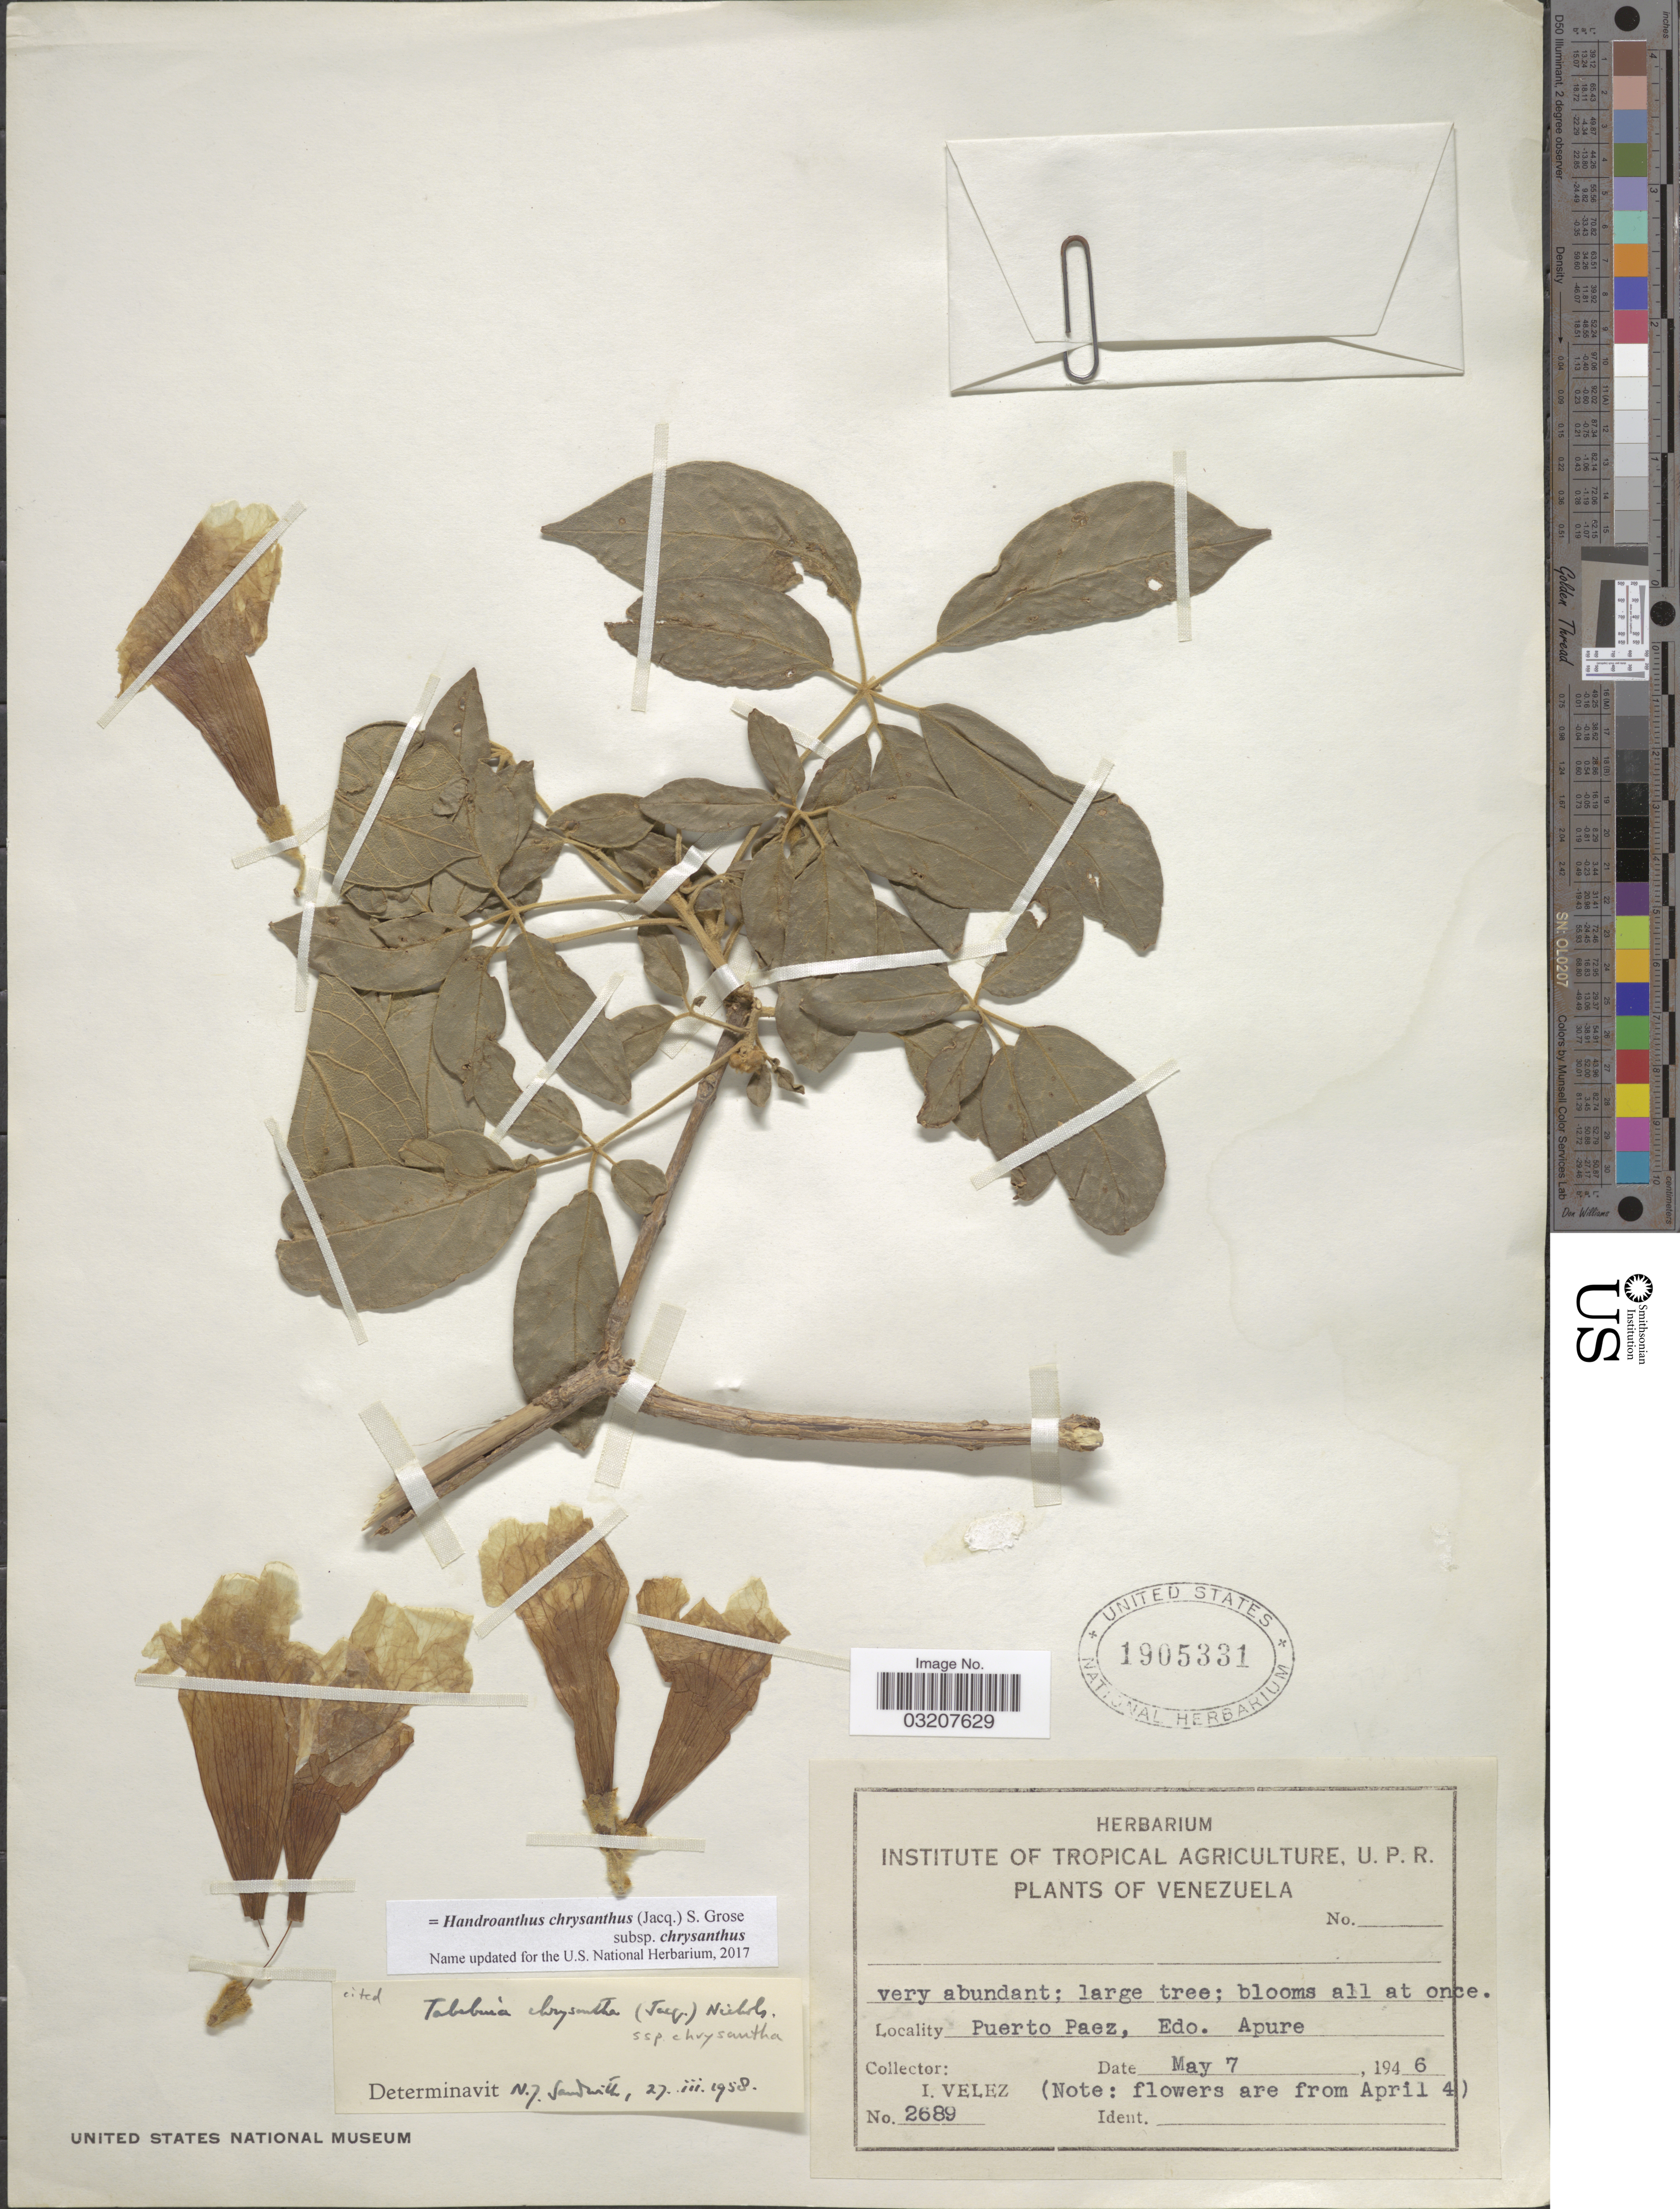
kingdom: Plantae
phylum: Tracheophyta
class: Magnoliopsida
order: Lamiales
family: Bignoniaceae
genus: Handroanthus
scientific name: Handroanthus chrysanthus subsp. chrysanthus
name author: (Jacq.) S.O. Grose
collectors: I. Velez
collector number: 2689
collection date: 1946-05-07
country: Venezuela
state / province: Apure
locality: Puerto Paez.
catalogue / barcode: US 1905331